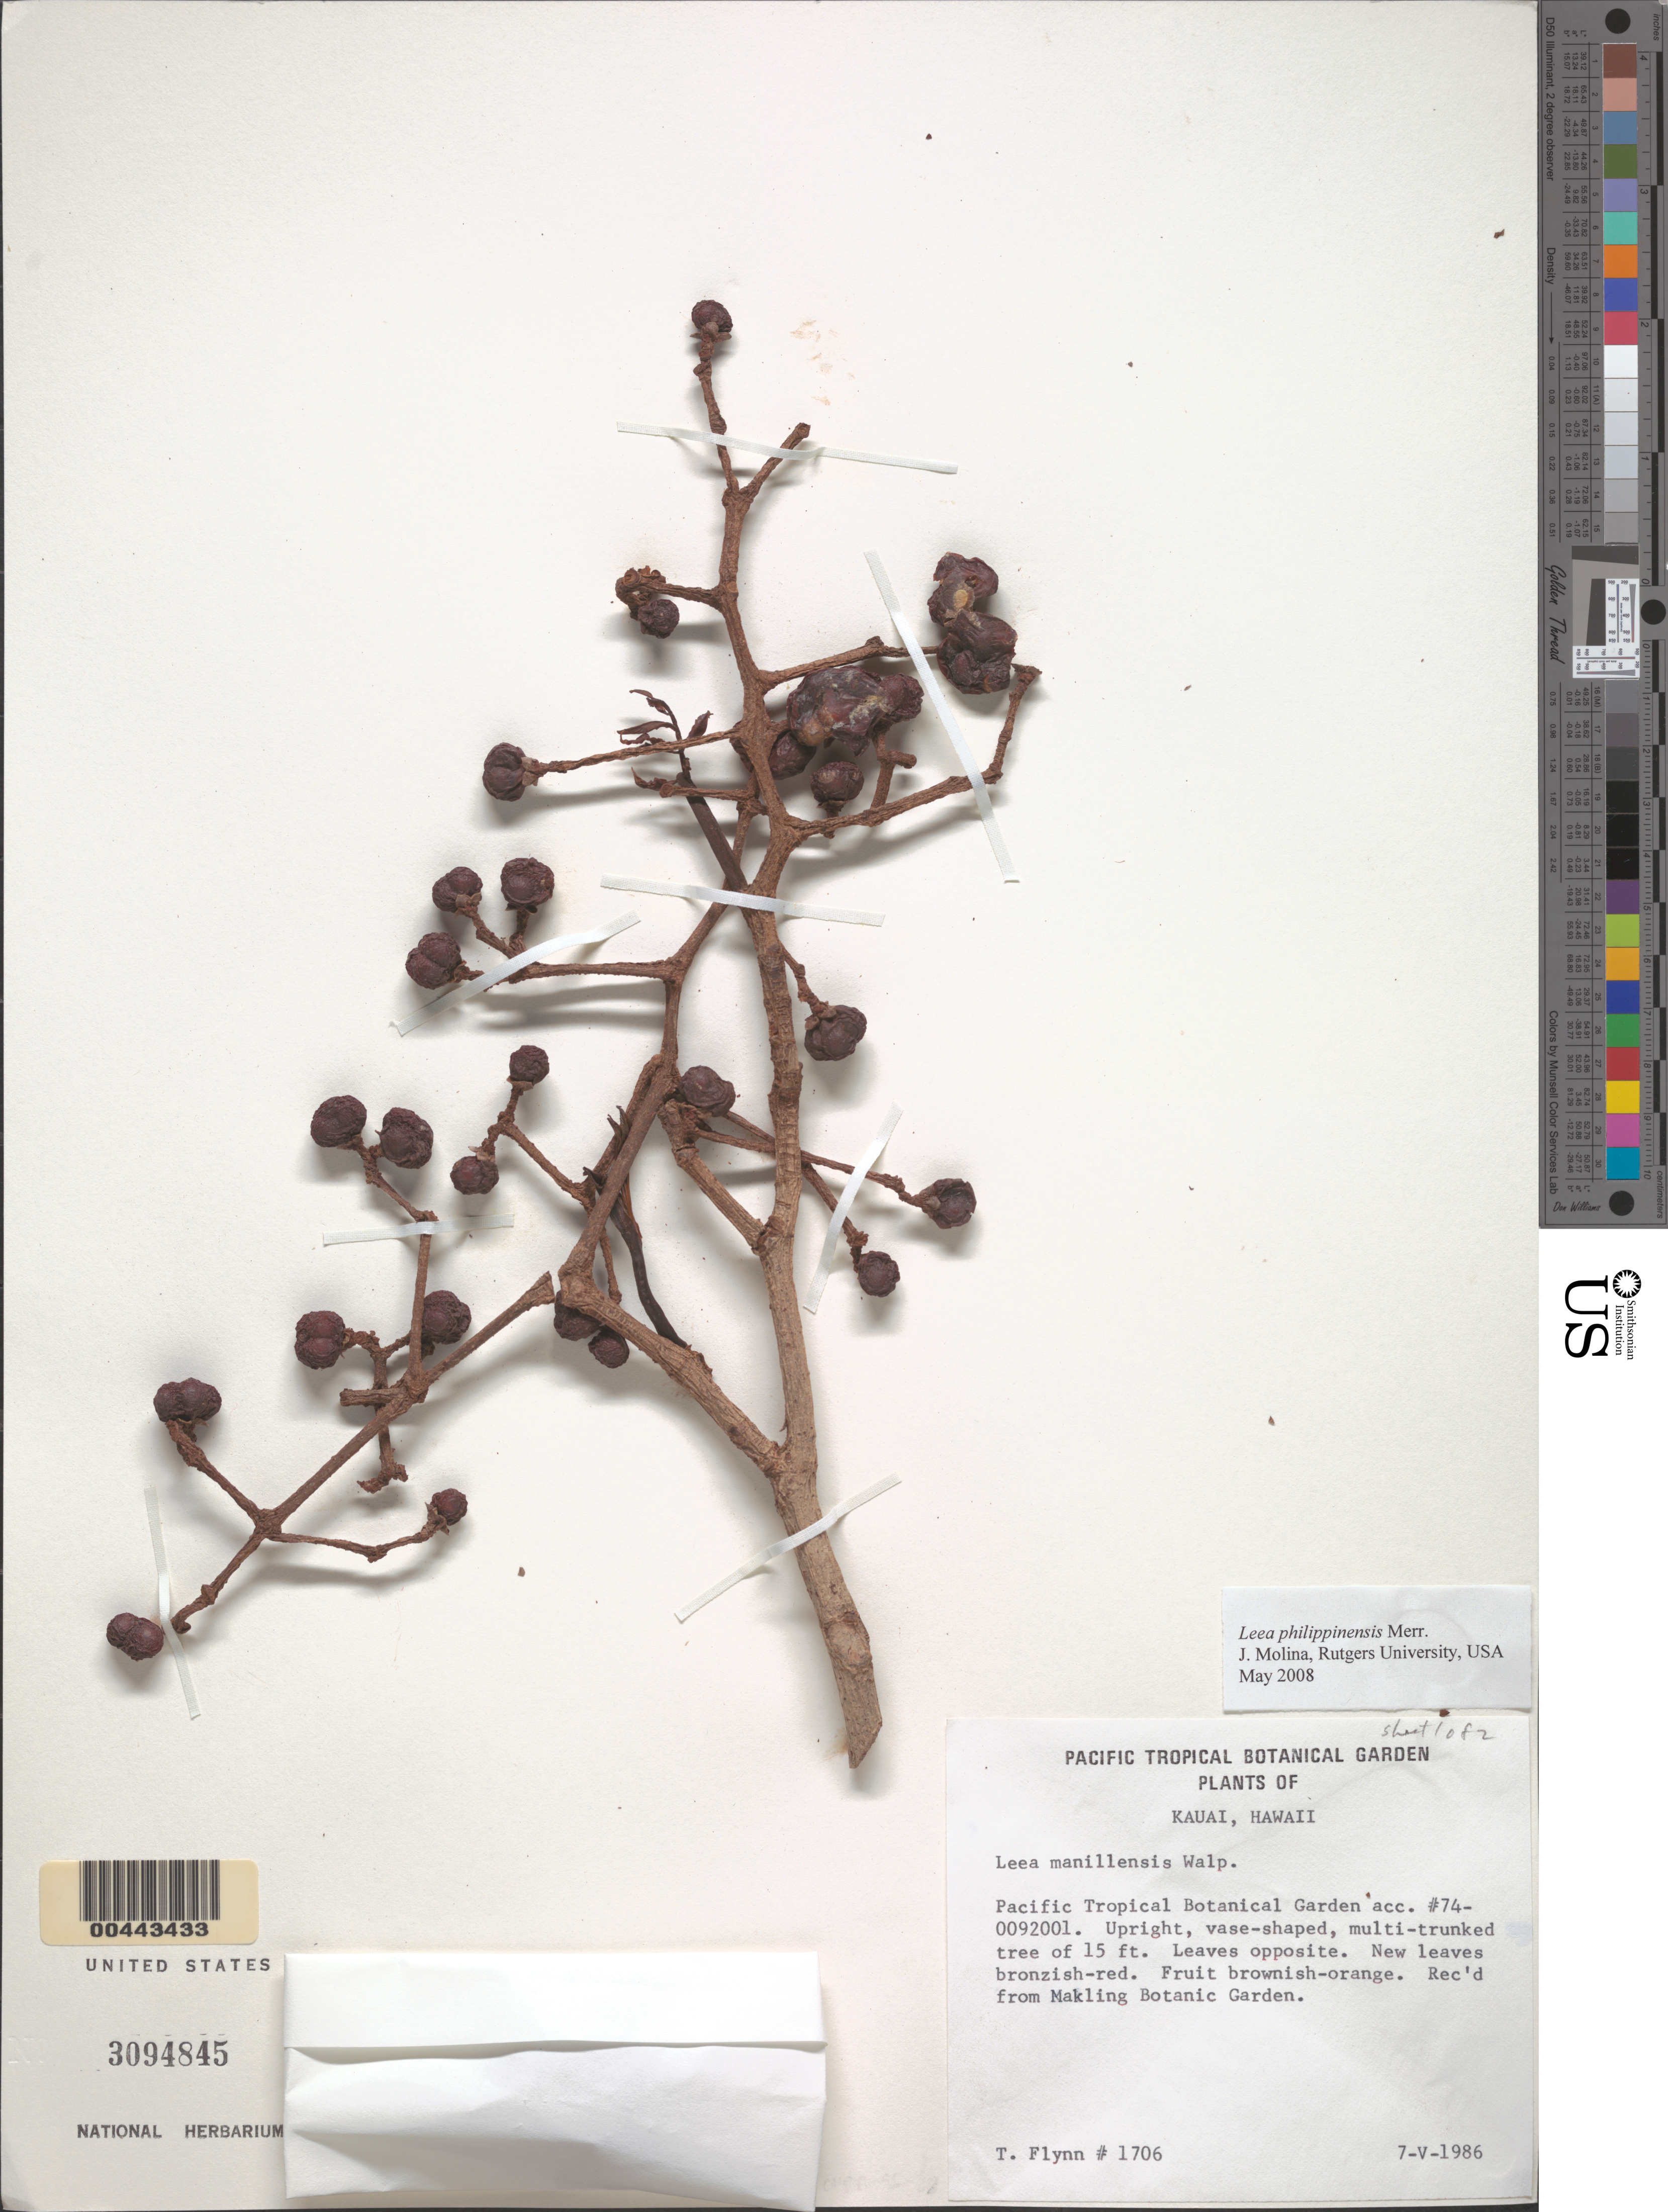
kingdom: Plantae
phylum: Tracheophyta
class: Magnoliopsida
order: Vitales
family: Vitaceae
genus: Leea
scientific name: Leea philippinensis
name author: Merr.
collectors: T. W. Flynn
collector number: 1706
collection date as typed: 7 May 1986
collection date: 1986-05-07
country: United States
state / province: Hawaii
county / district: Kauai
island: Kaua'i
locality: Pacific Tropical Botanical Garden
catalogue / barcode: US 3094845